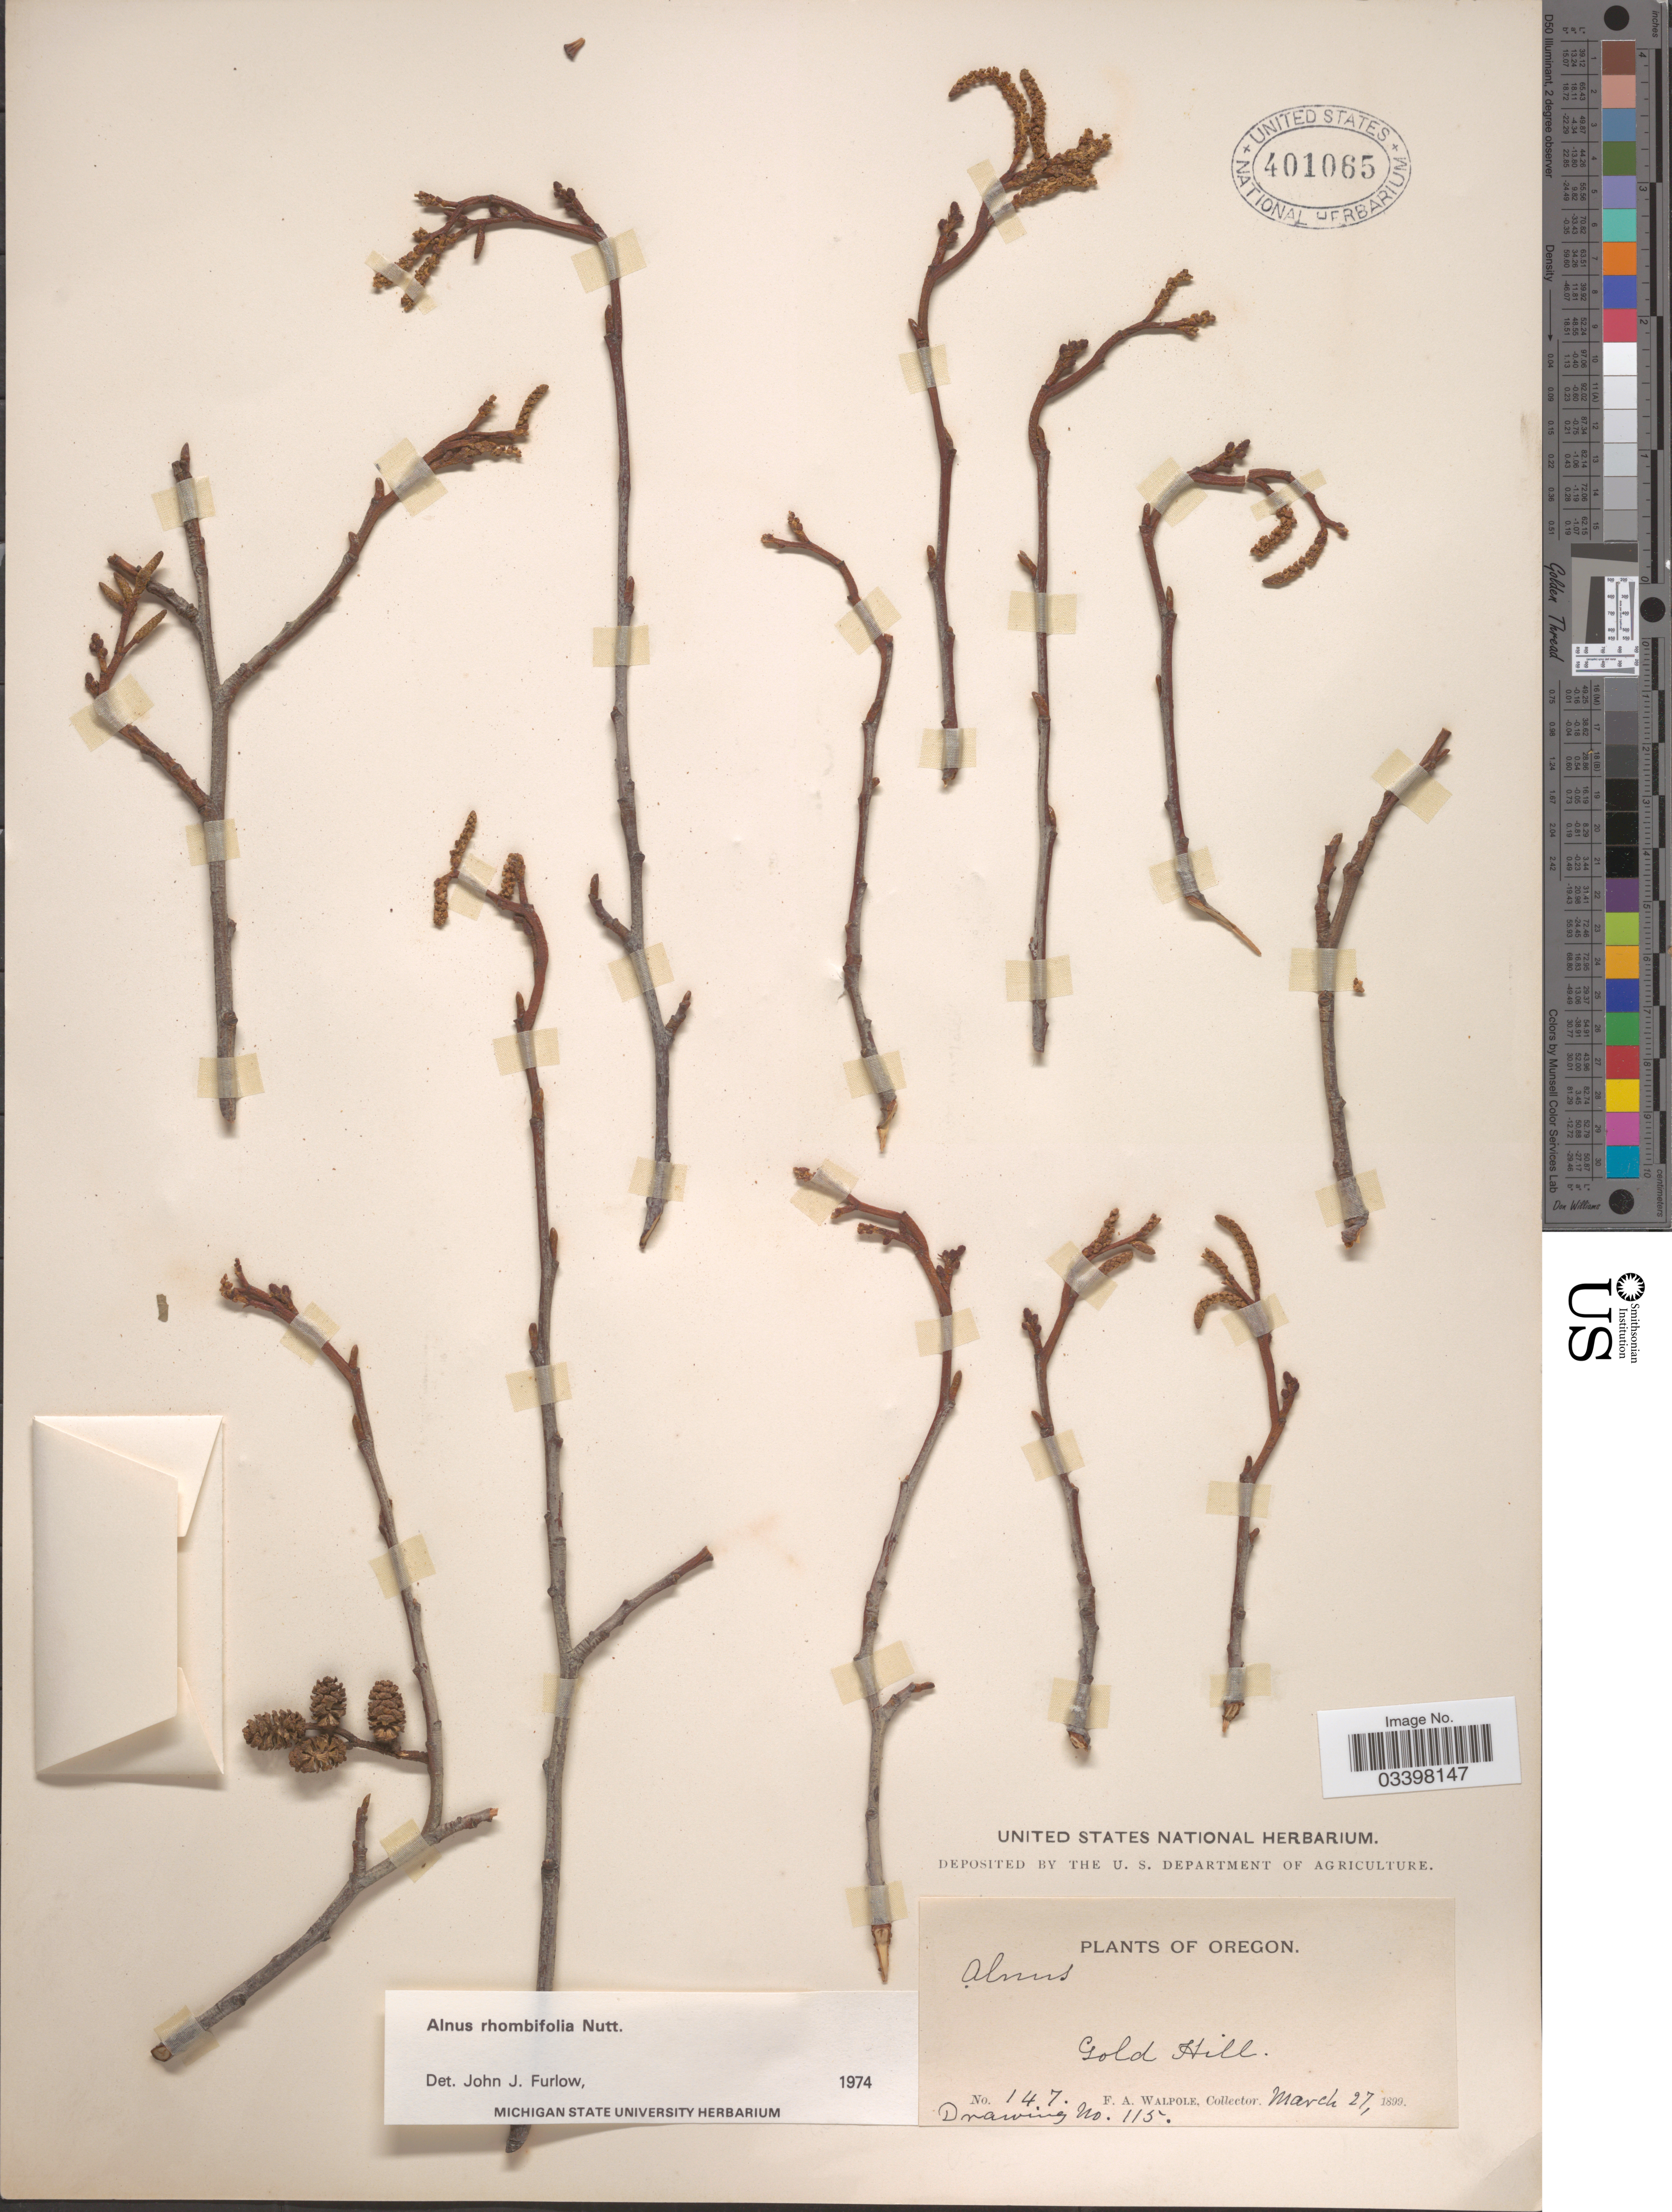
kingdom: Plantae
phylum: Tracheophyta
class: Magnoliopsida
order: Fagales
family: Betulaceae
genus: Alnus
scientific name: Alnus rhombifolia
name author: Nutt.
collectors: F. Walpole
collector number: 147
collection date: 1899-03-27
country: United States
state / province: Oregon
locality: Gold Hill.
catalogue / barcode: US 401065